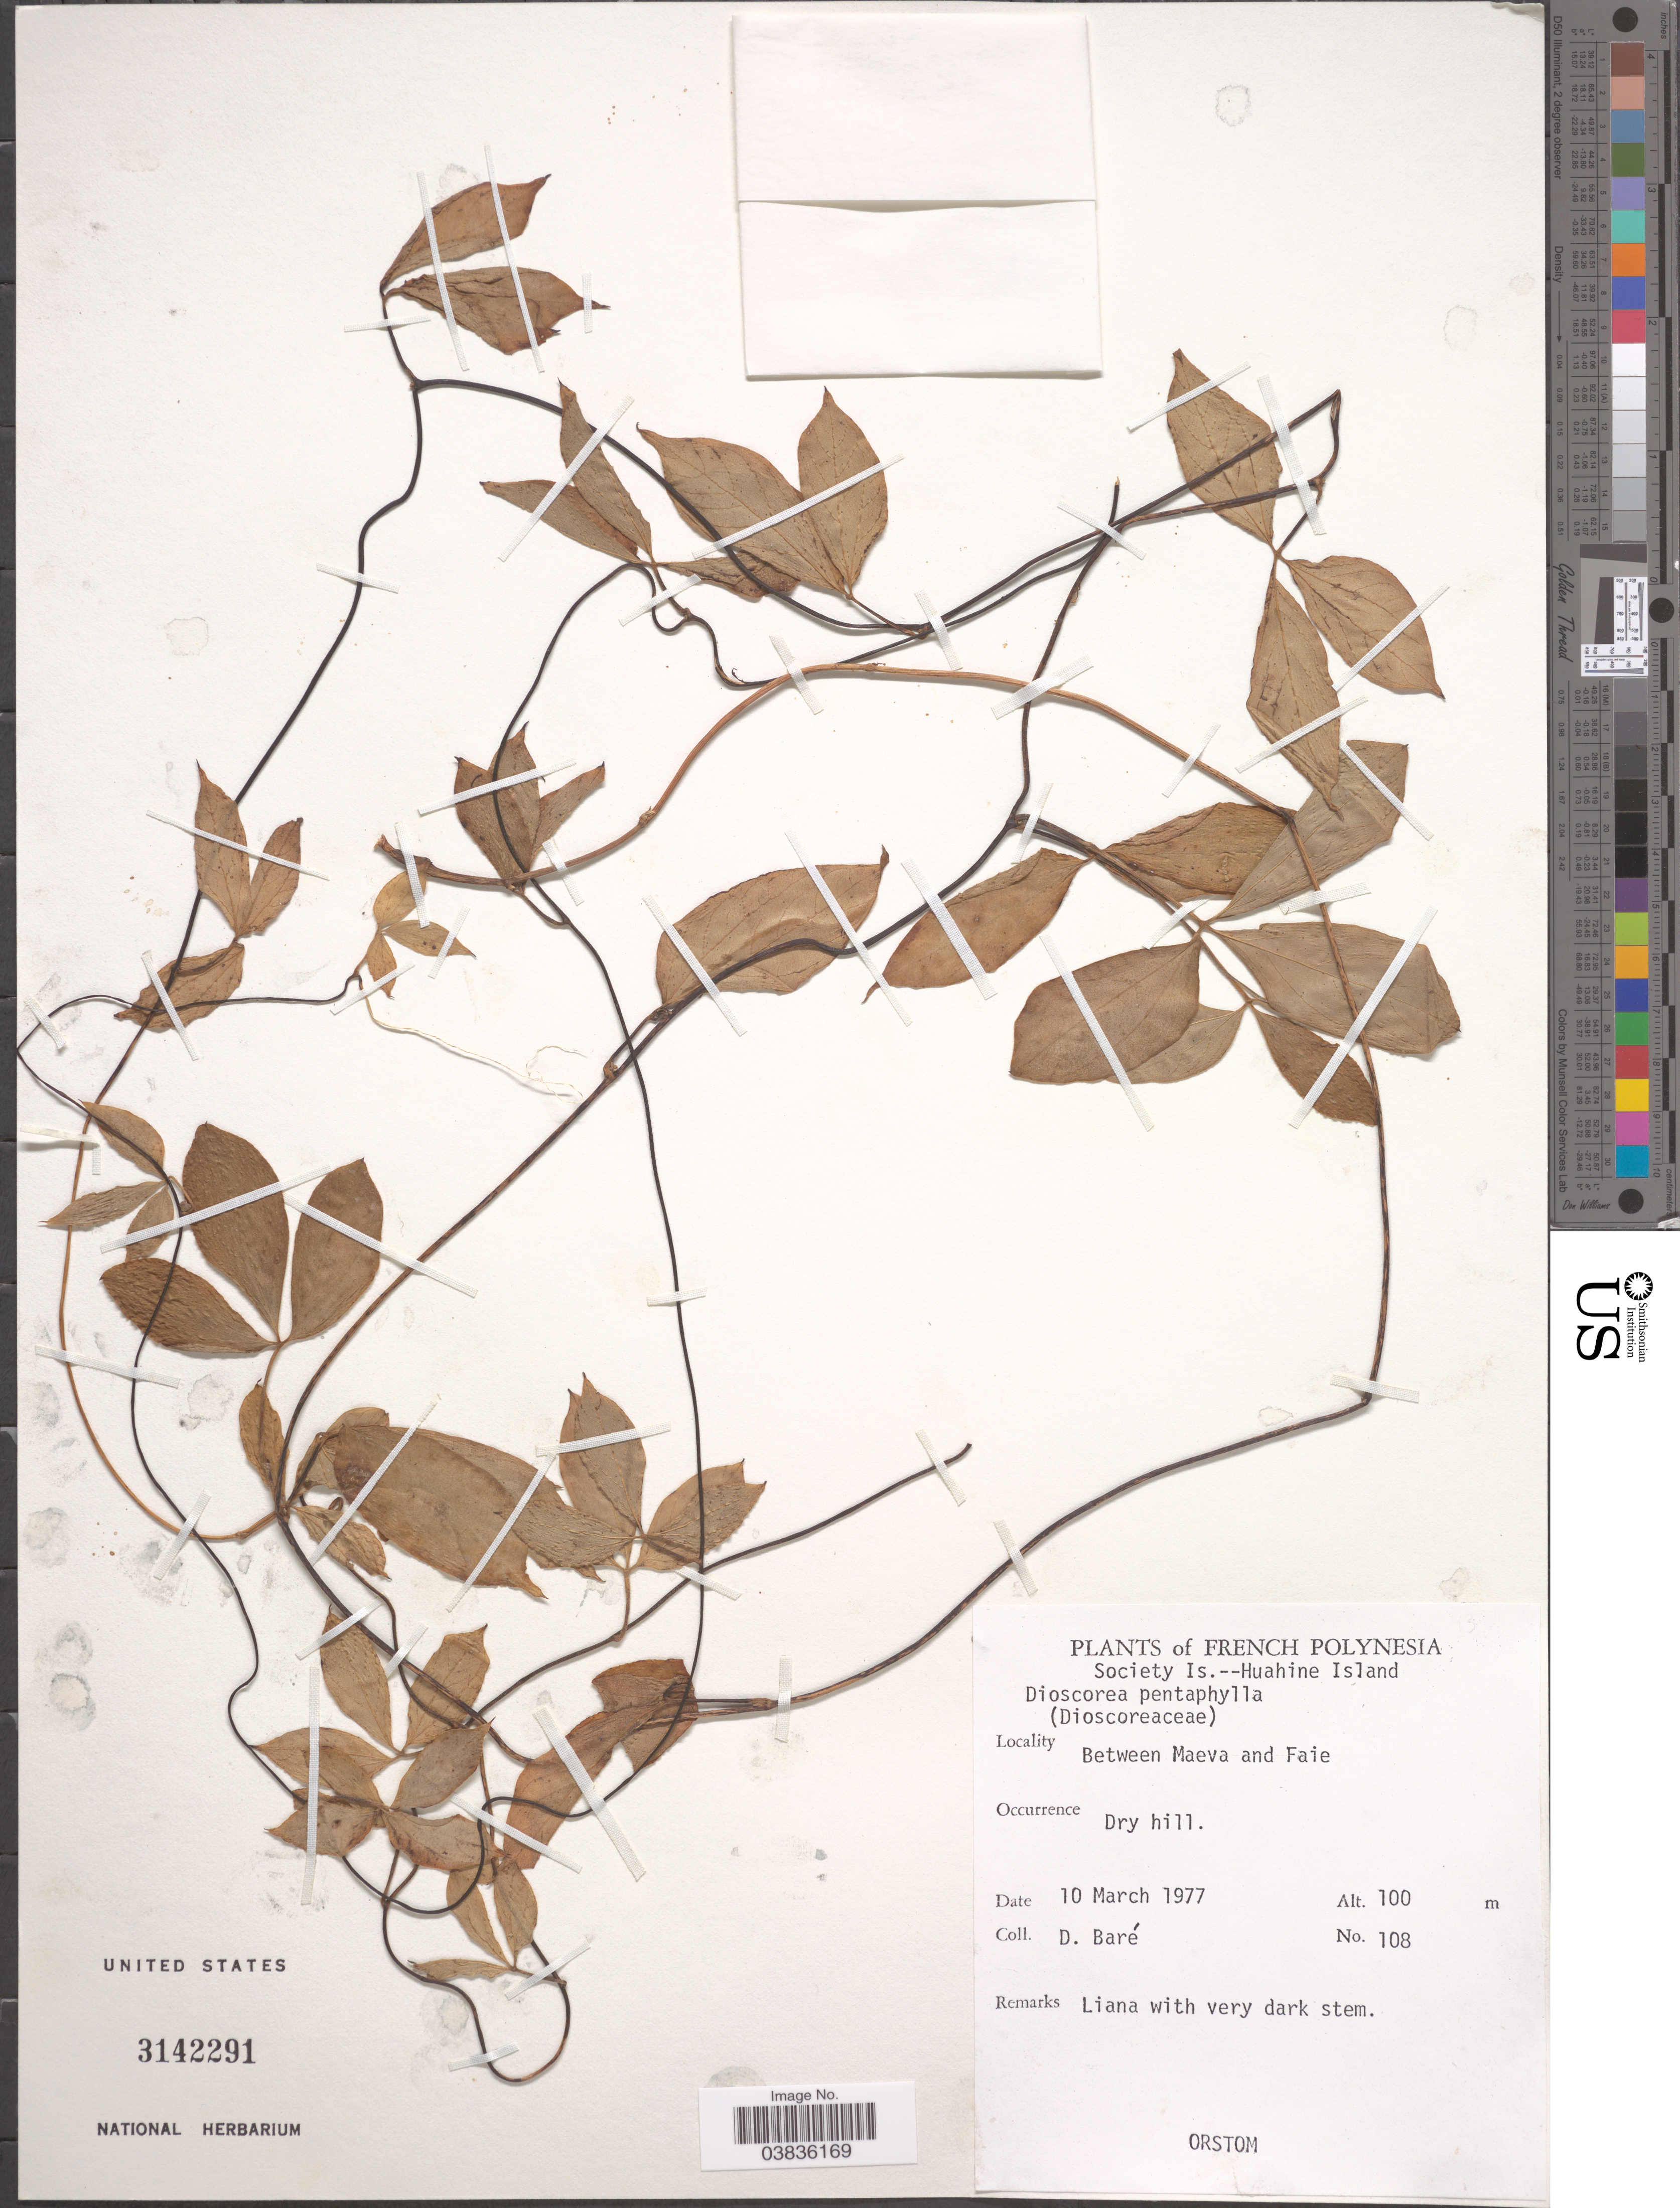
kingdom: Plantae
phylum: Tracheophyta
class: Liliopsida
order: Dioscoreales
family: Dioscoreaceae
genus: Dioscorea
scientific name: Dioscorea pentaphylla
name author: L.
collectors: D. Baré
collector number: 108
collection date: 1977-03-10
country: French Polynesia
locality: Society Is.,--Huahine Island. Between Maeva and Faie.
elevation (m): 100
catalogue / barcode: US 3142291